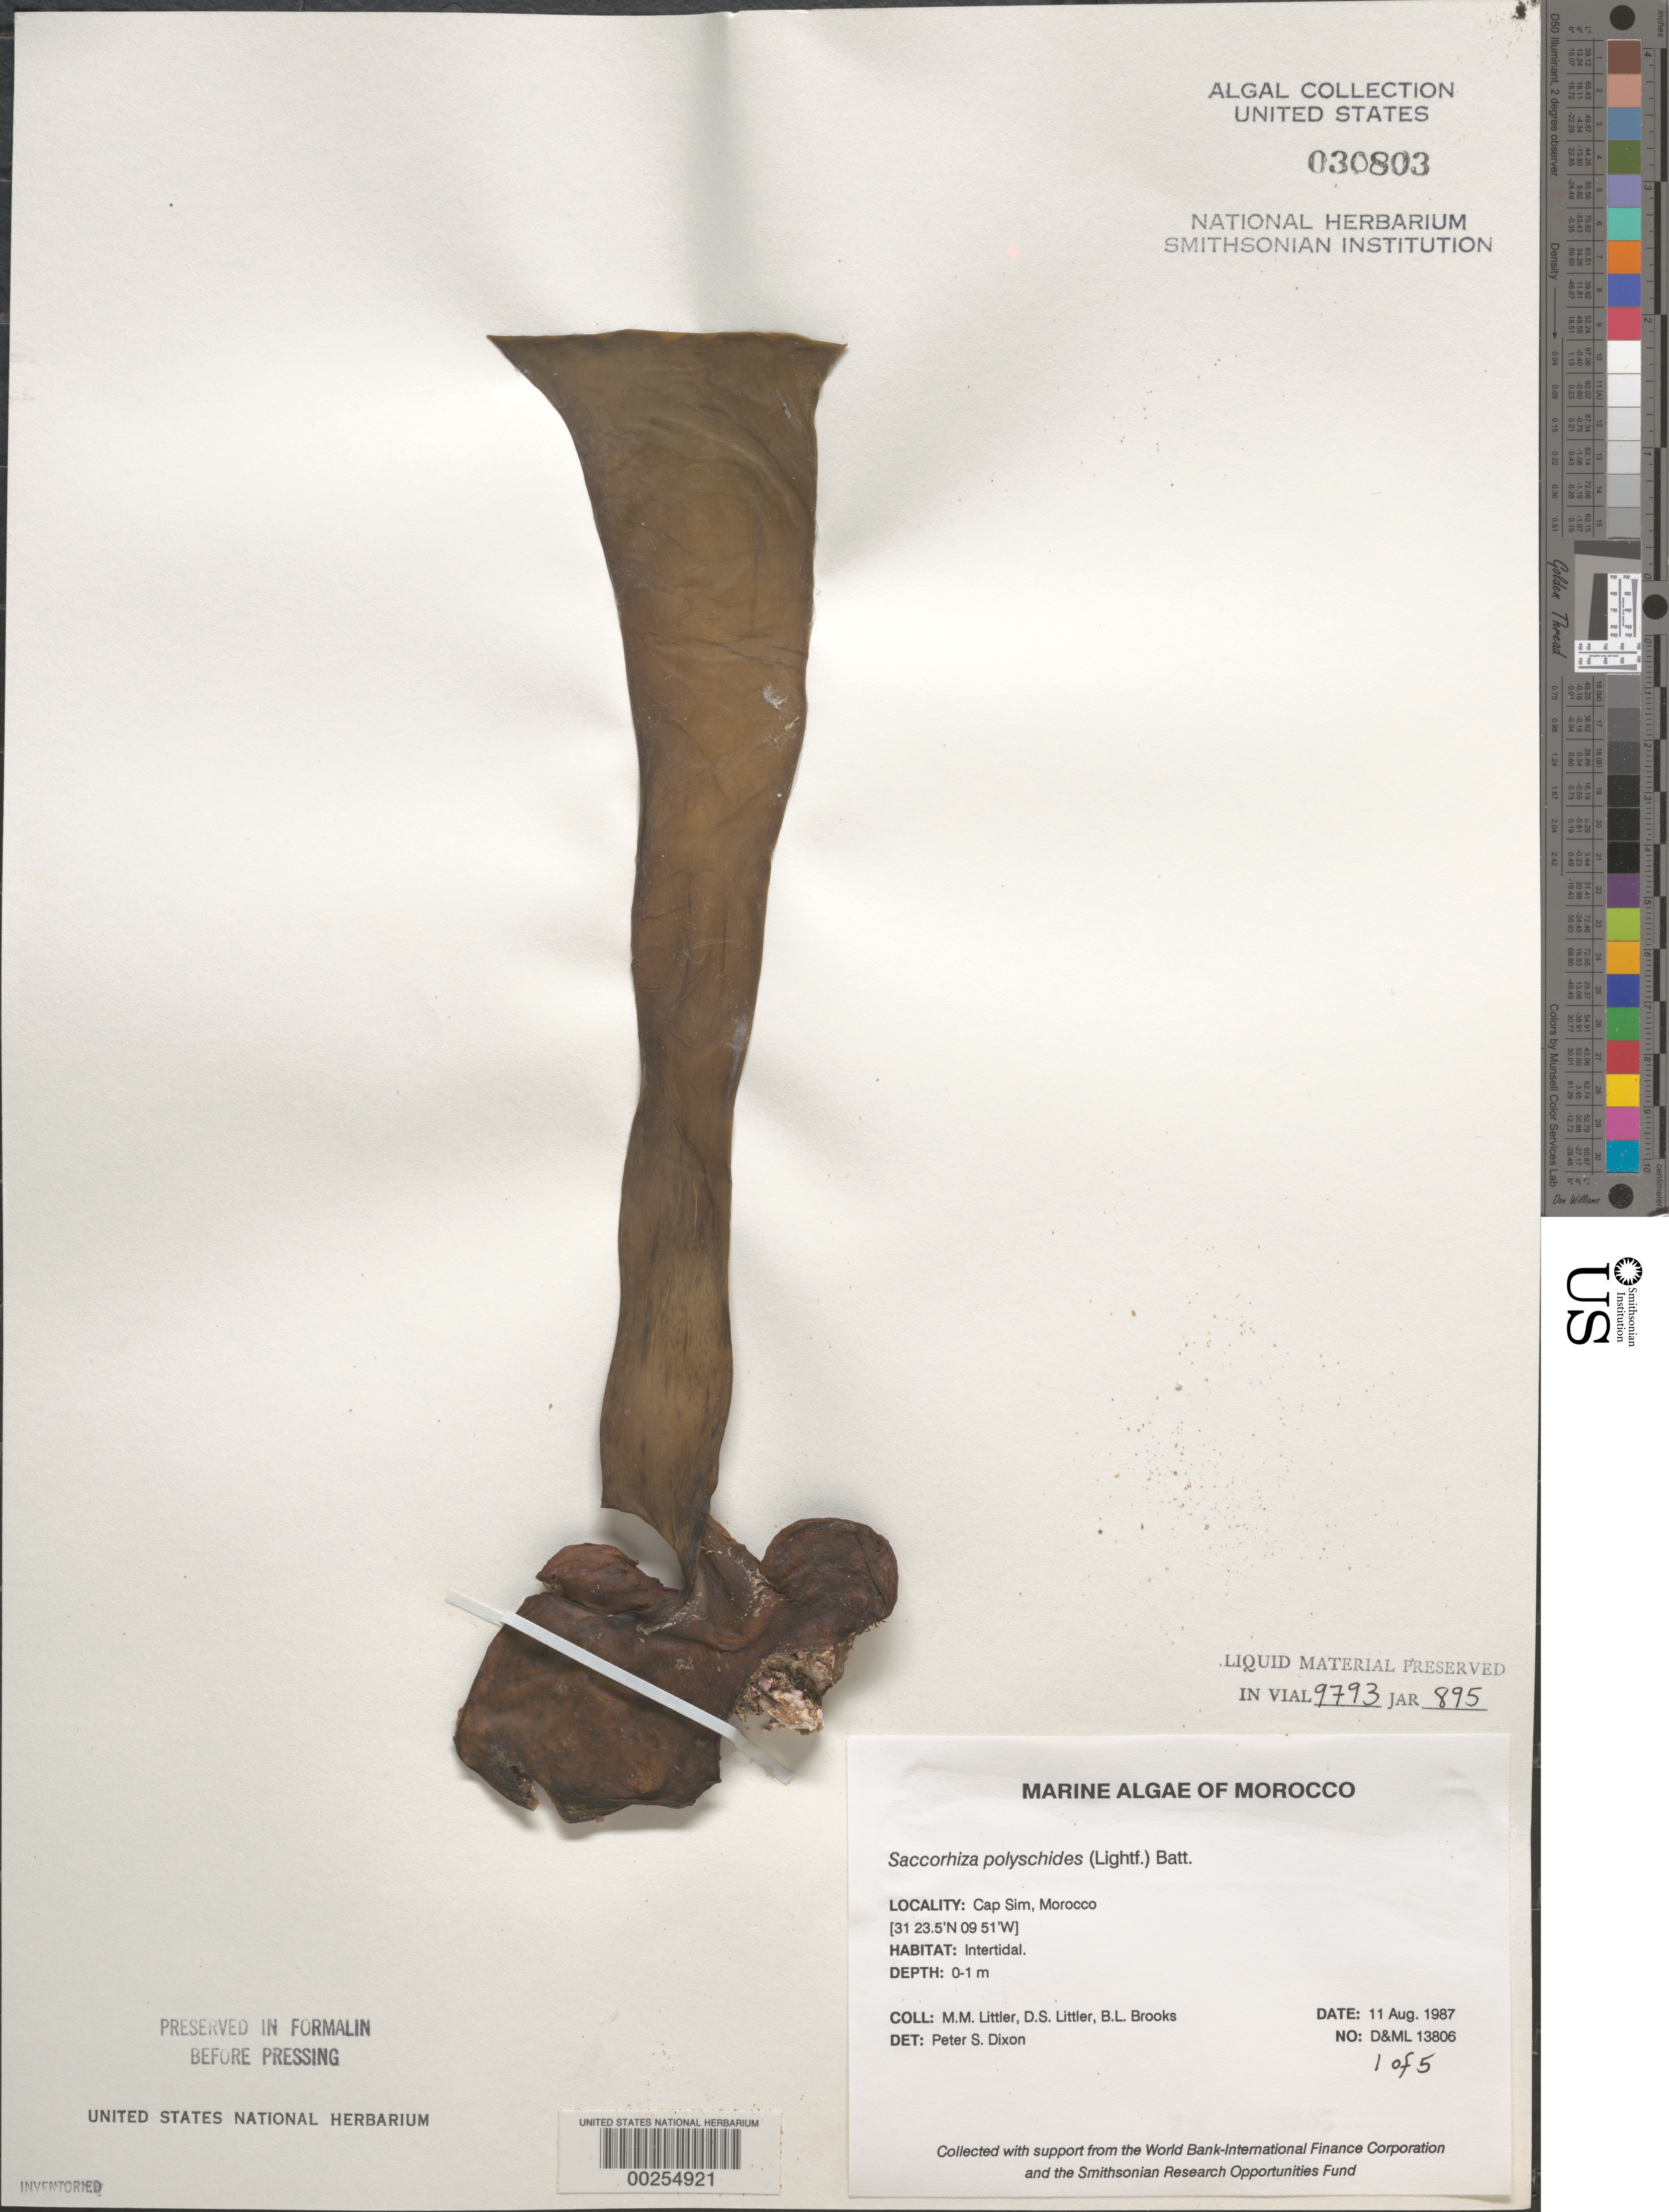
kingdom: Chromista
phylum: Foraminifera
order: Astrorhizida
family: Hyperamminidae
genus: Saccorhiza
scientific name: Saccorhiza polyschides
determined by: Dixon, P. S.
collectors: M. M. Littler, D. S. Littler & B. Brooks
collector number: D&ML 13806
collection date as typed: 11 Aug 1987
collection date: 1987-08-11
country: Morocco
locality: Cap Sim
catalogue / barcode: US 30803